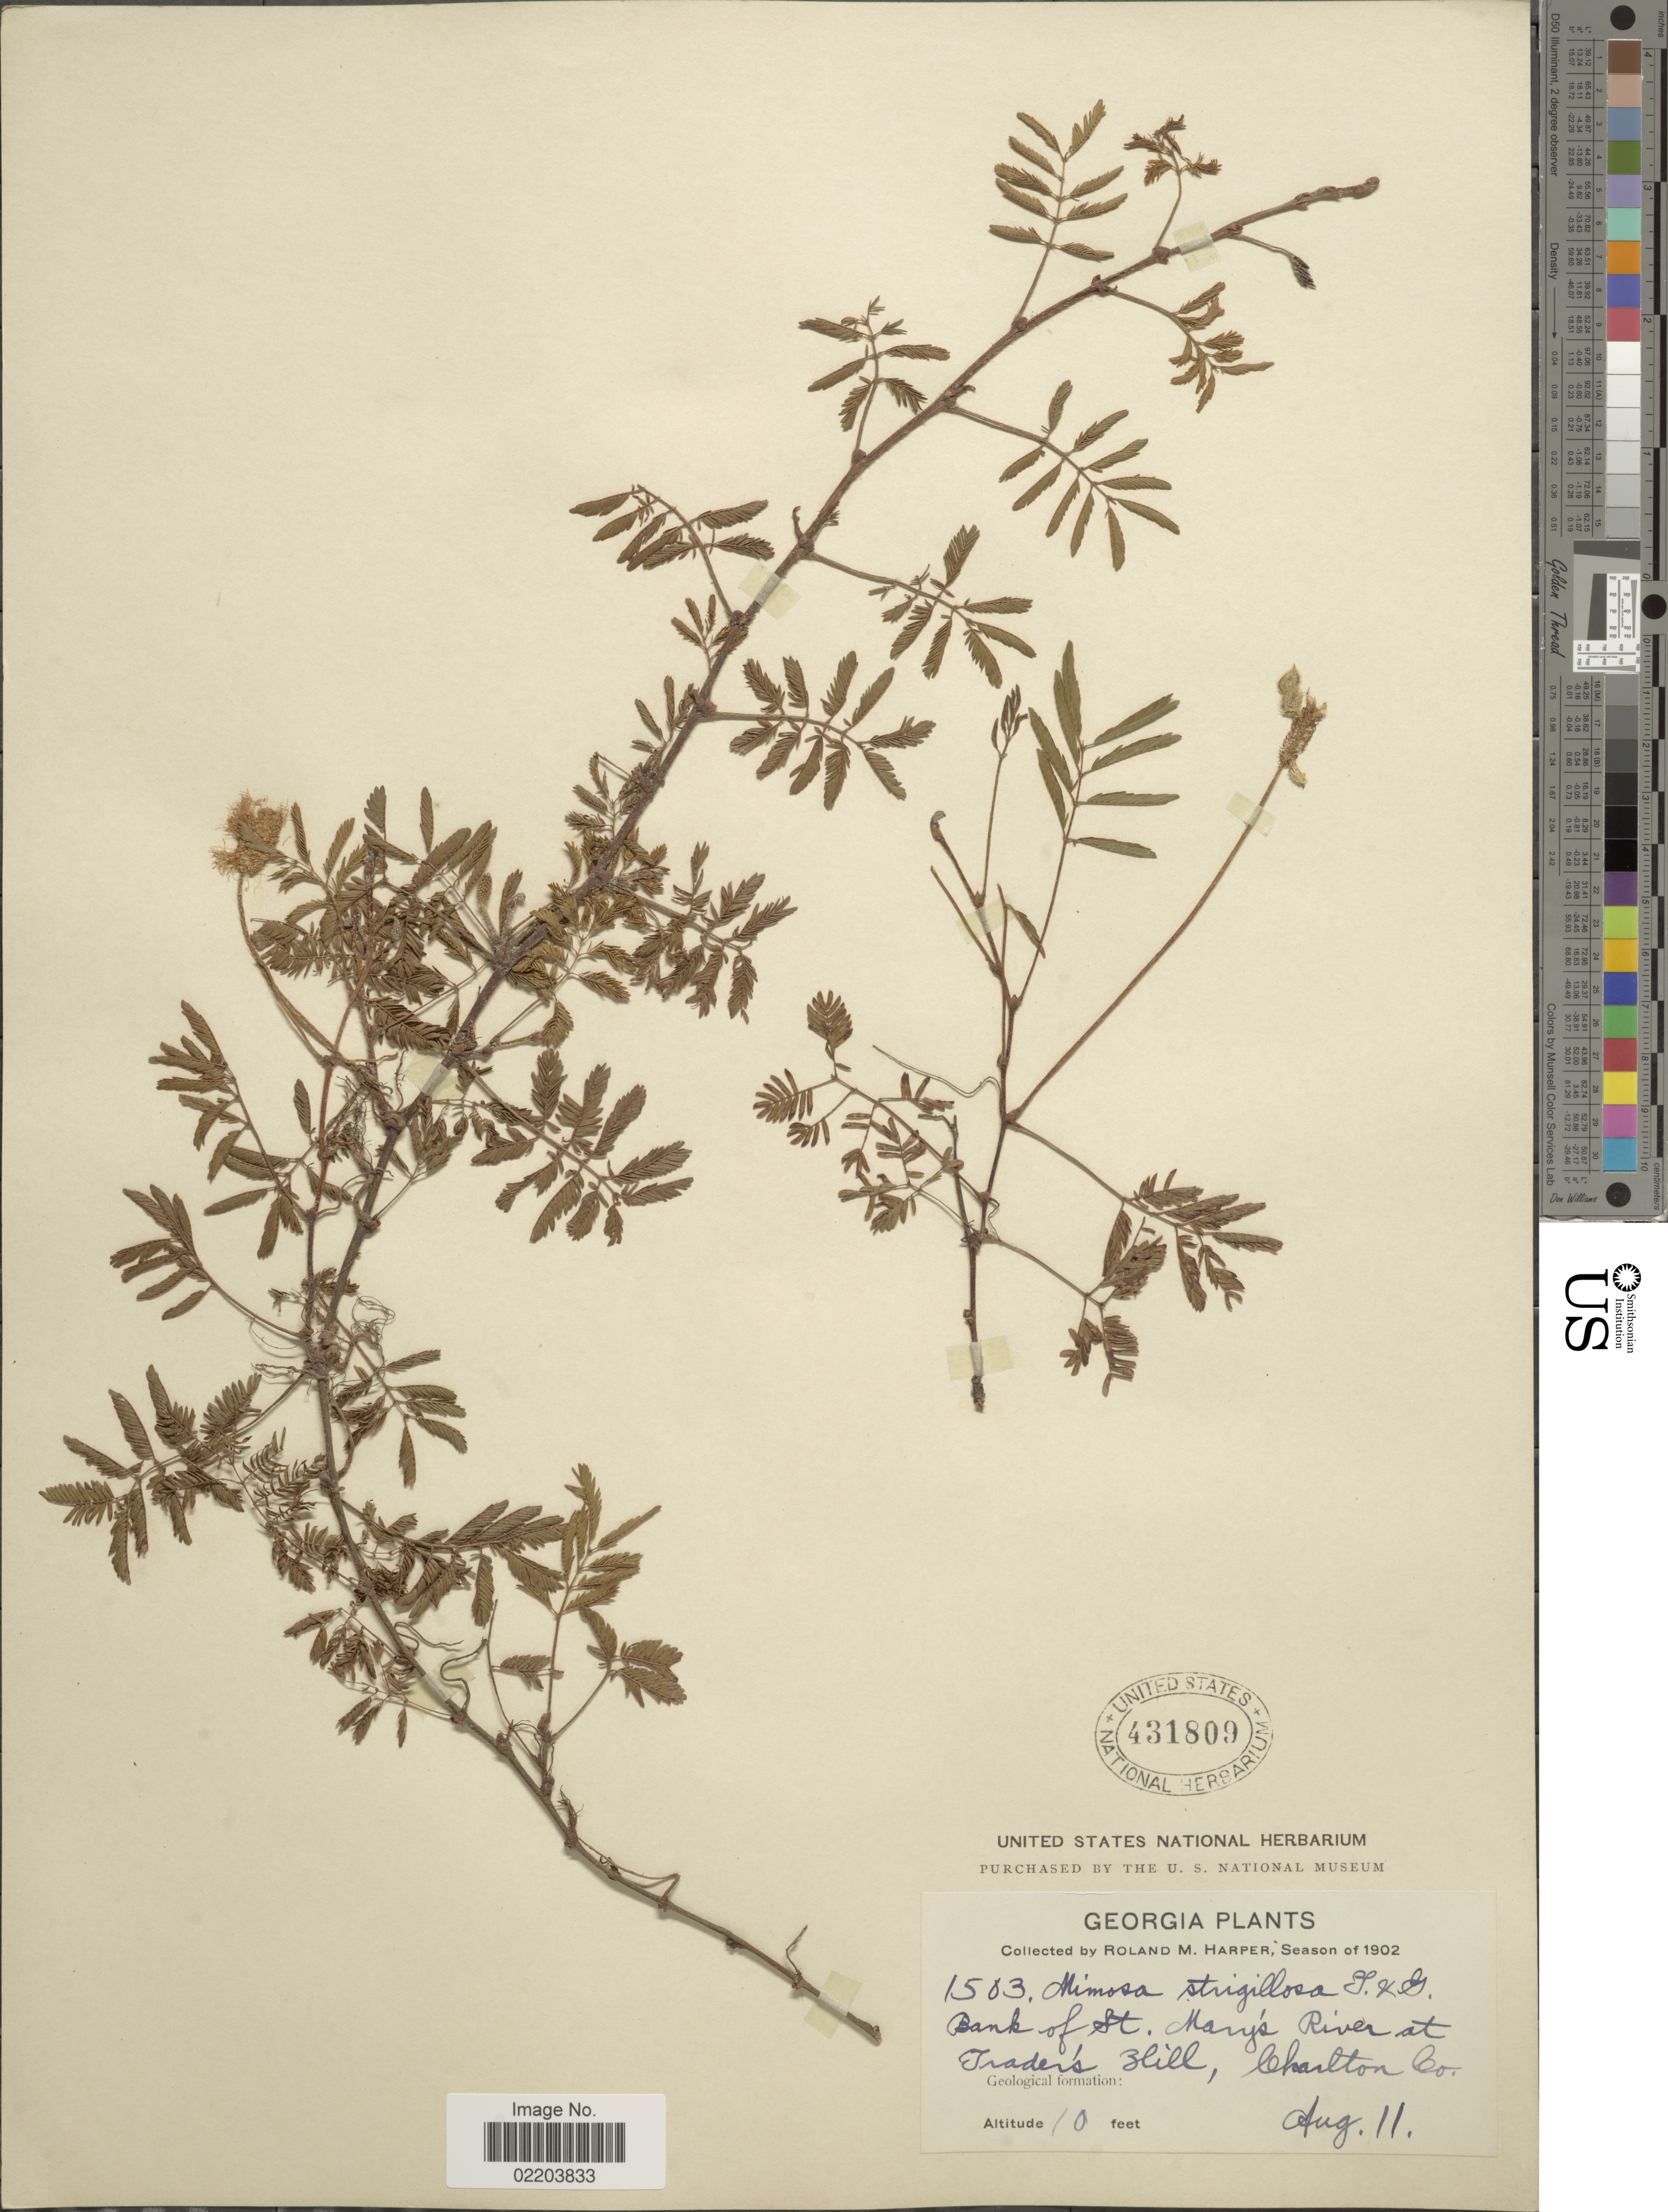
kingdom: Plantae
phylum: Tracheophyta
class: Magnoliopsida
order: Fabales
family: Fabaceae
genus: Mimosa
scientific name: Mimosa strigillosa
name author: Torr. & A. Gray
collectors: R. M. Harper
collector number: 1503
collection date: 1902-08-11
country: United States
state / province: Georgia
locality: Bank of St. Nary's River at Trader's Hill, Charlton Co, Geological formation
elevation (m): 3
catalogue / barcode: US 431809